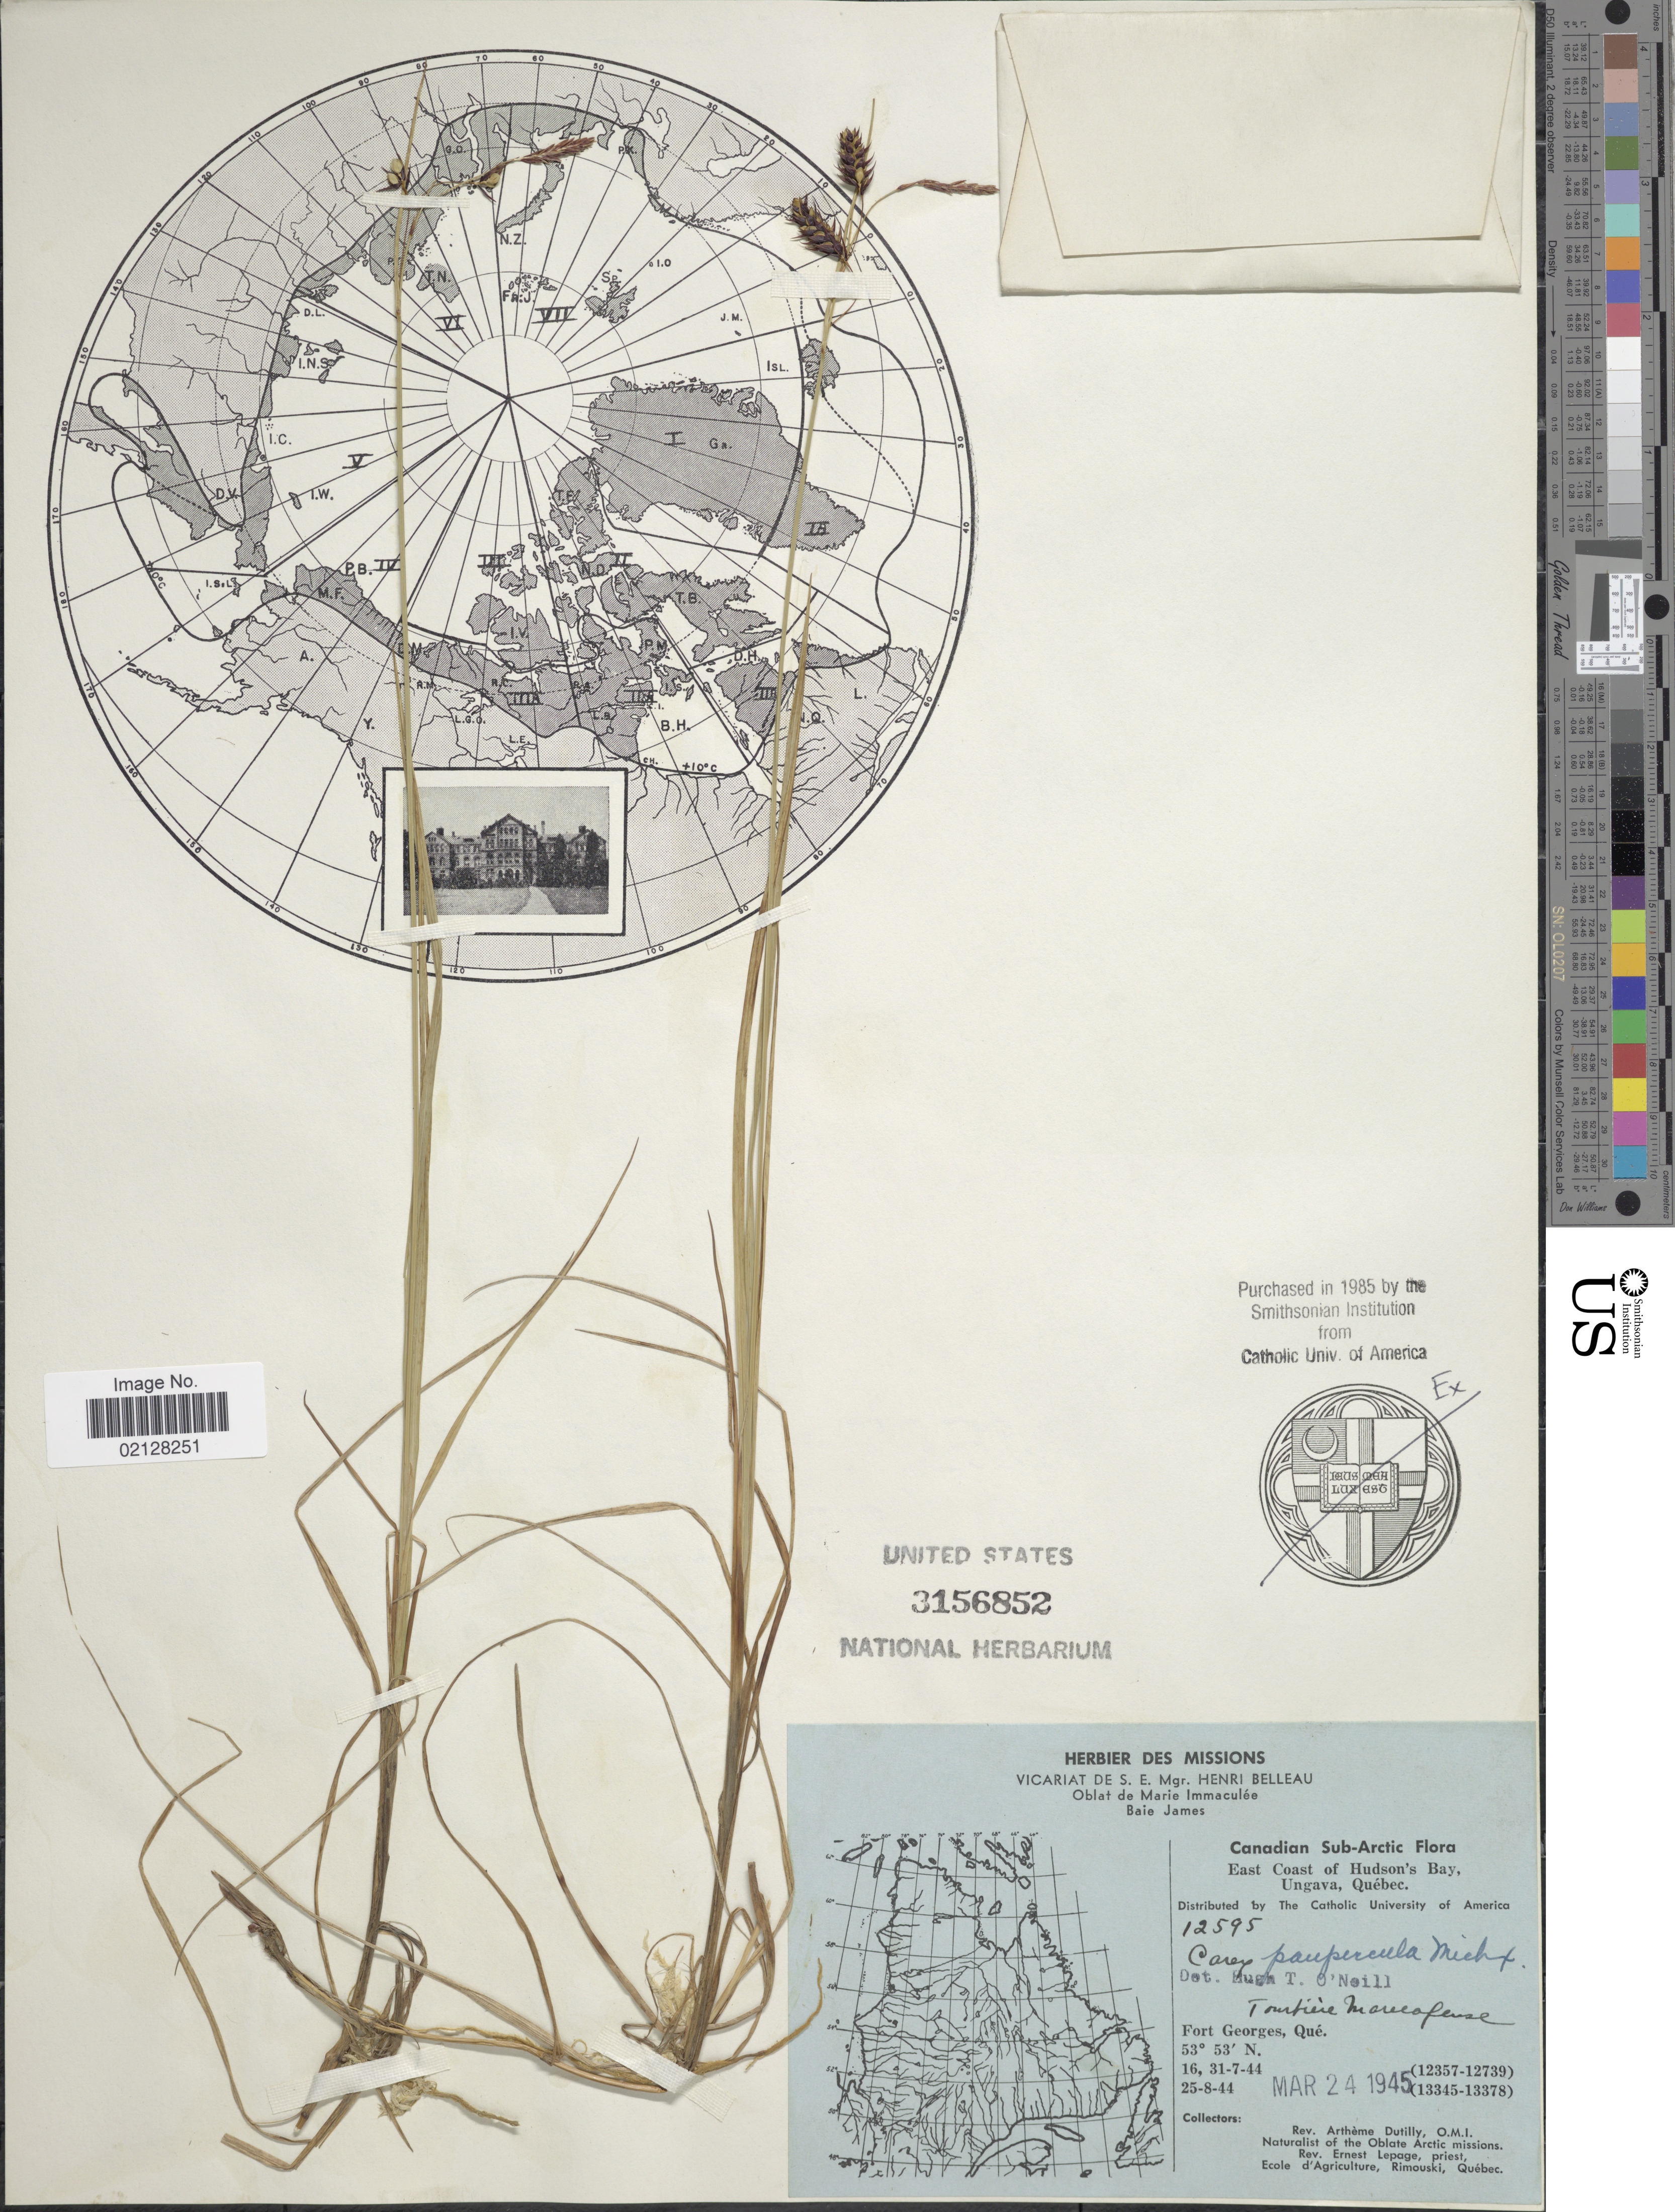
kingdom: Plantae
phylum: Tracheophyta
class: Liliopsida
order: Poales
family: Cyperaceae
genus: Carex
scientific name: Carex magellanica subsp. irrigua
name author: (Wahlenb.) Hiitonen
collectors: A. Dutilly & E. Lepage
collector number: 12595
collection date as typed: Transcribed d/m/y: 16/7/44 to 25/8/44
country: Canada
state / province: Quebec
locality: East coast of Hudson's Bay, Ungava, Quebec. Fort Georges, Que.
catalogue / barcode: US 3156852